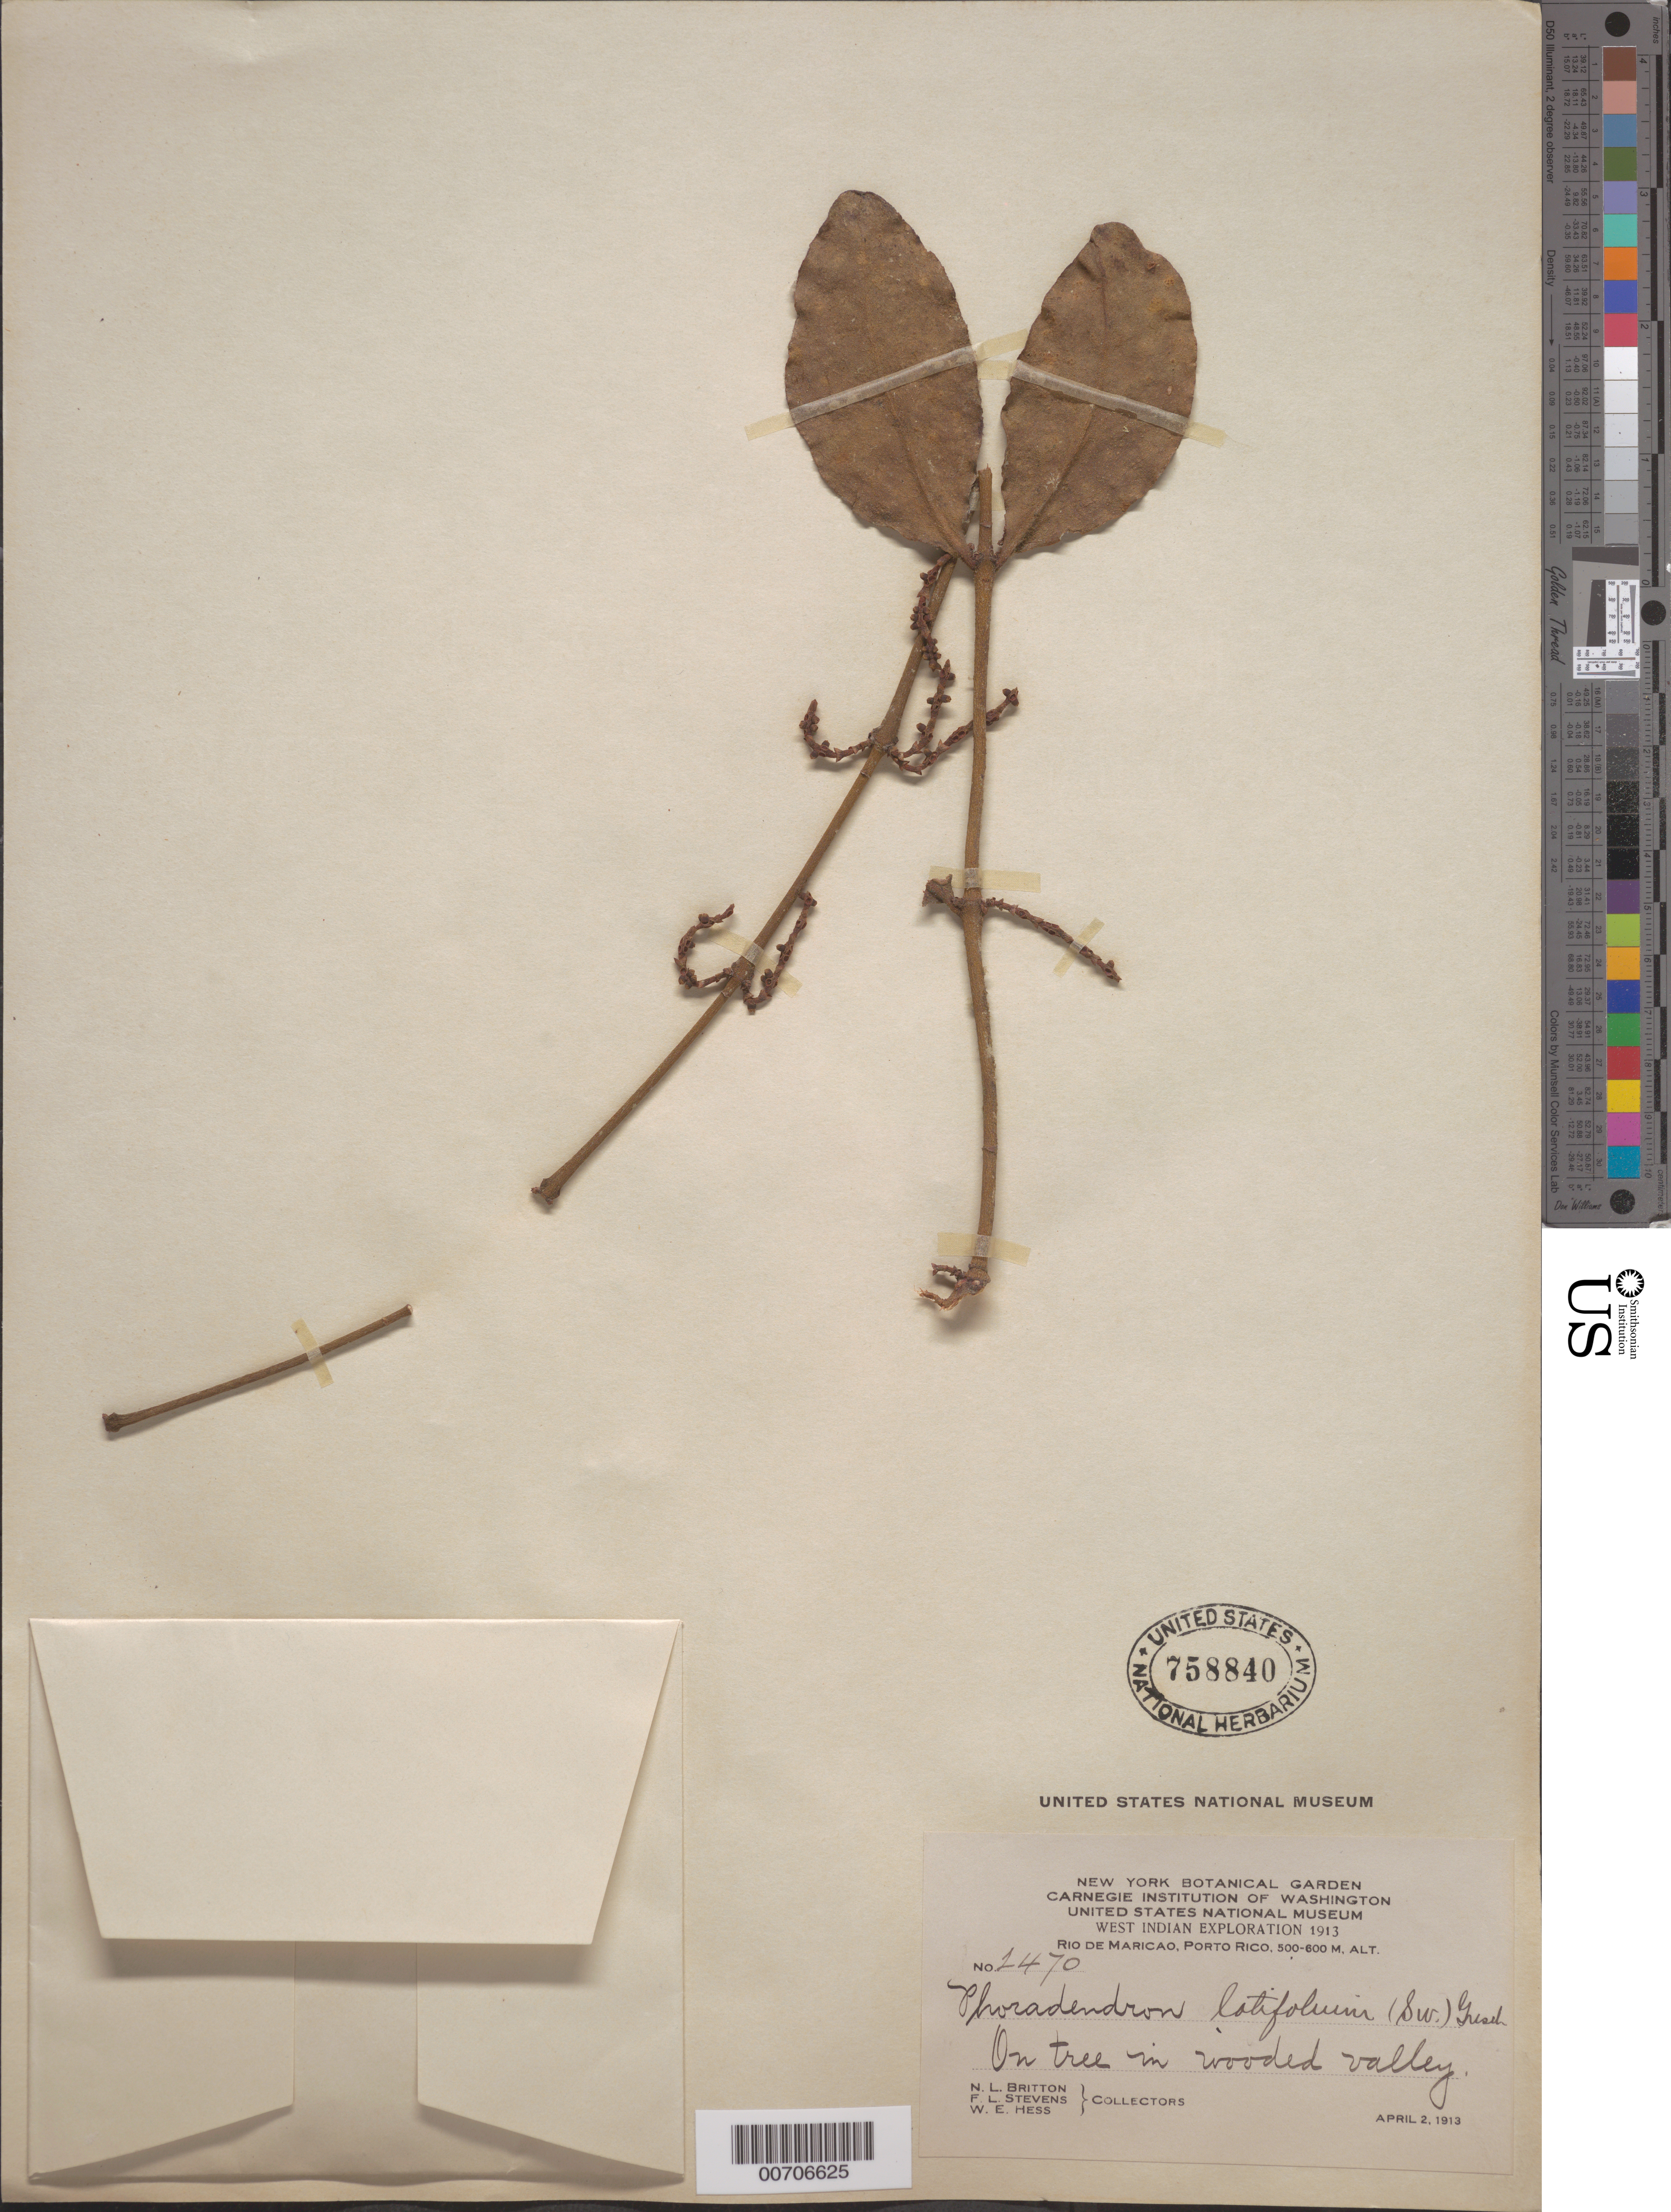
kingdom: Plantae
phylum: Tracheophyta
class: Magnoliopsida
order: Santalales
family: Viscaceae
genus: Phoradendron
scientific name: Phoradendron latifolium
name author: Griseb.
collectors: N. Britton, F. L. Stevens & W. Hess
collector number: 2470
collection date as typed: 02 Apr 1913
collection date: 1913-04-02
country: Puerto Rico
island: Greater Antilles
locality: Río de Maricao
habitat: On tree in wooded valley.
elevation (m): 500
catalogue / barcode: US 758840